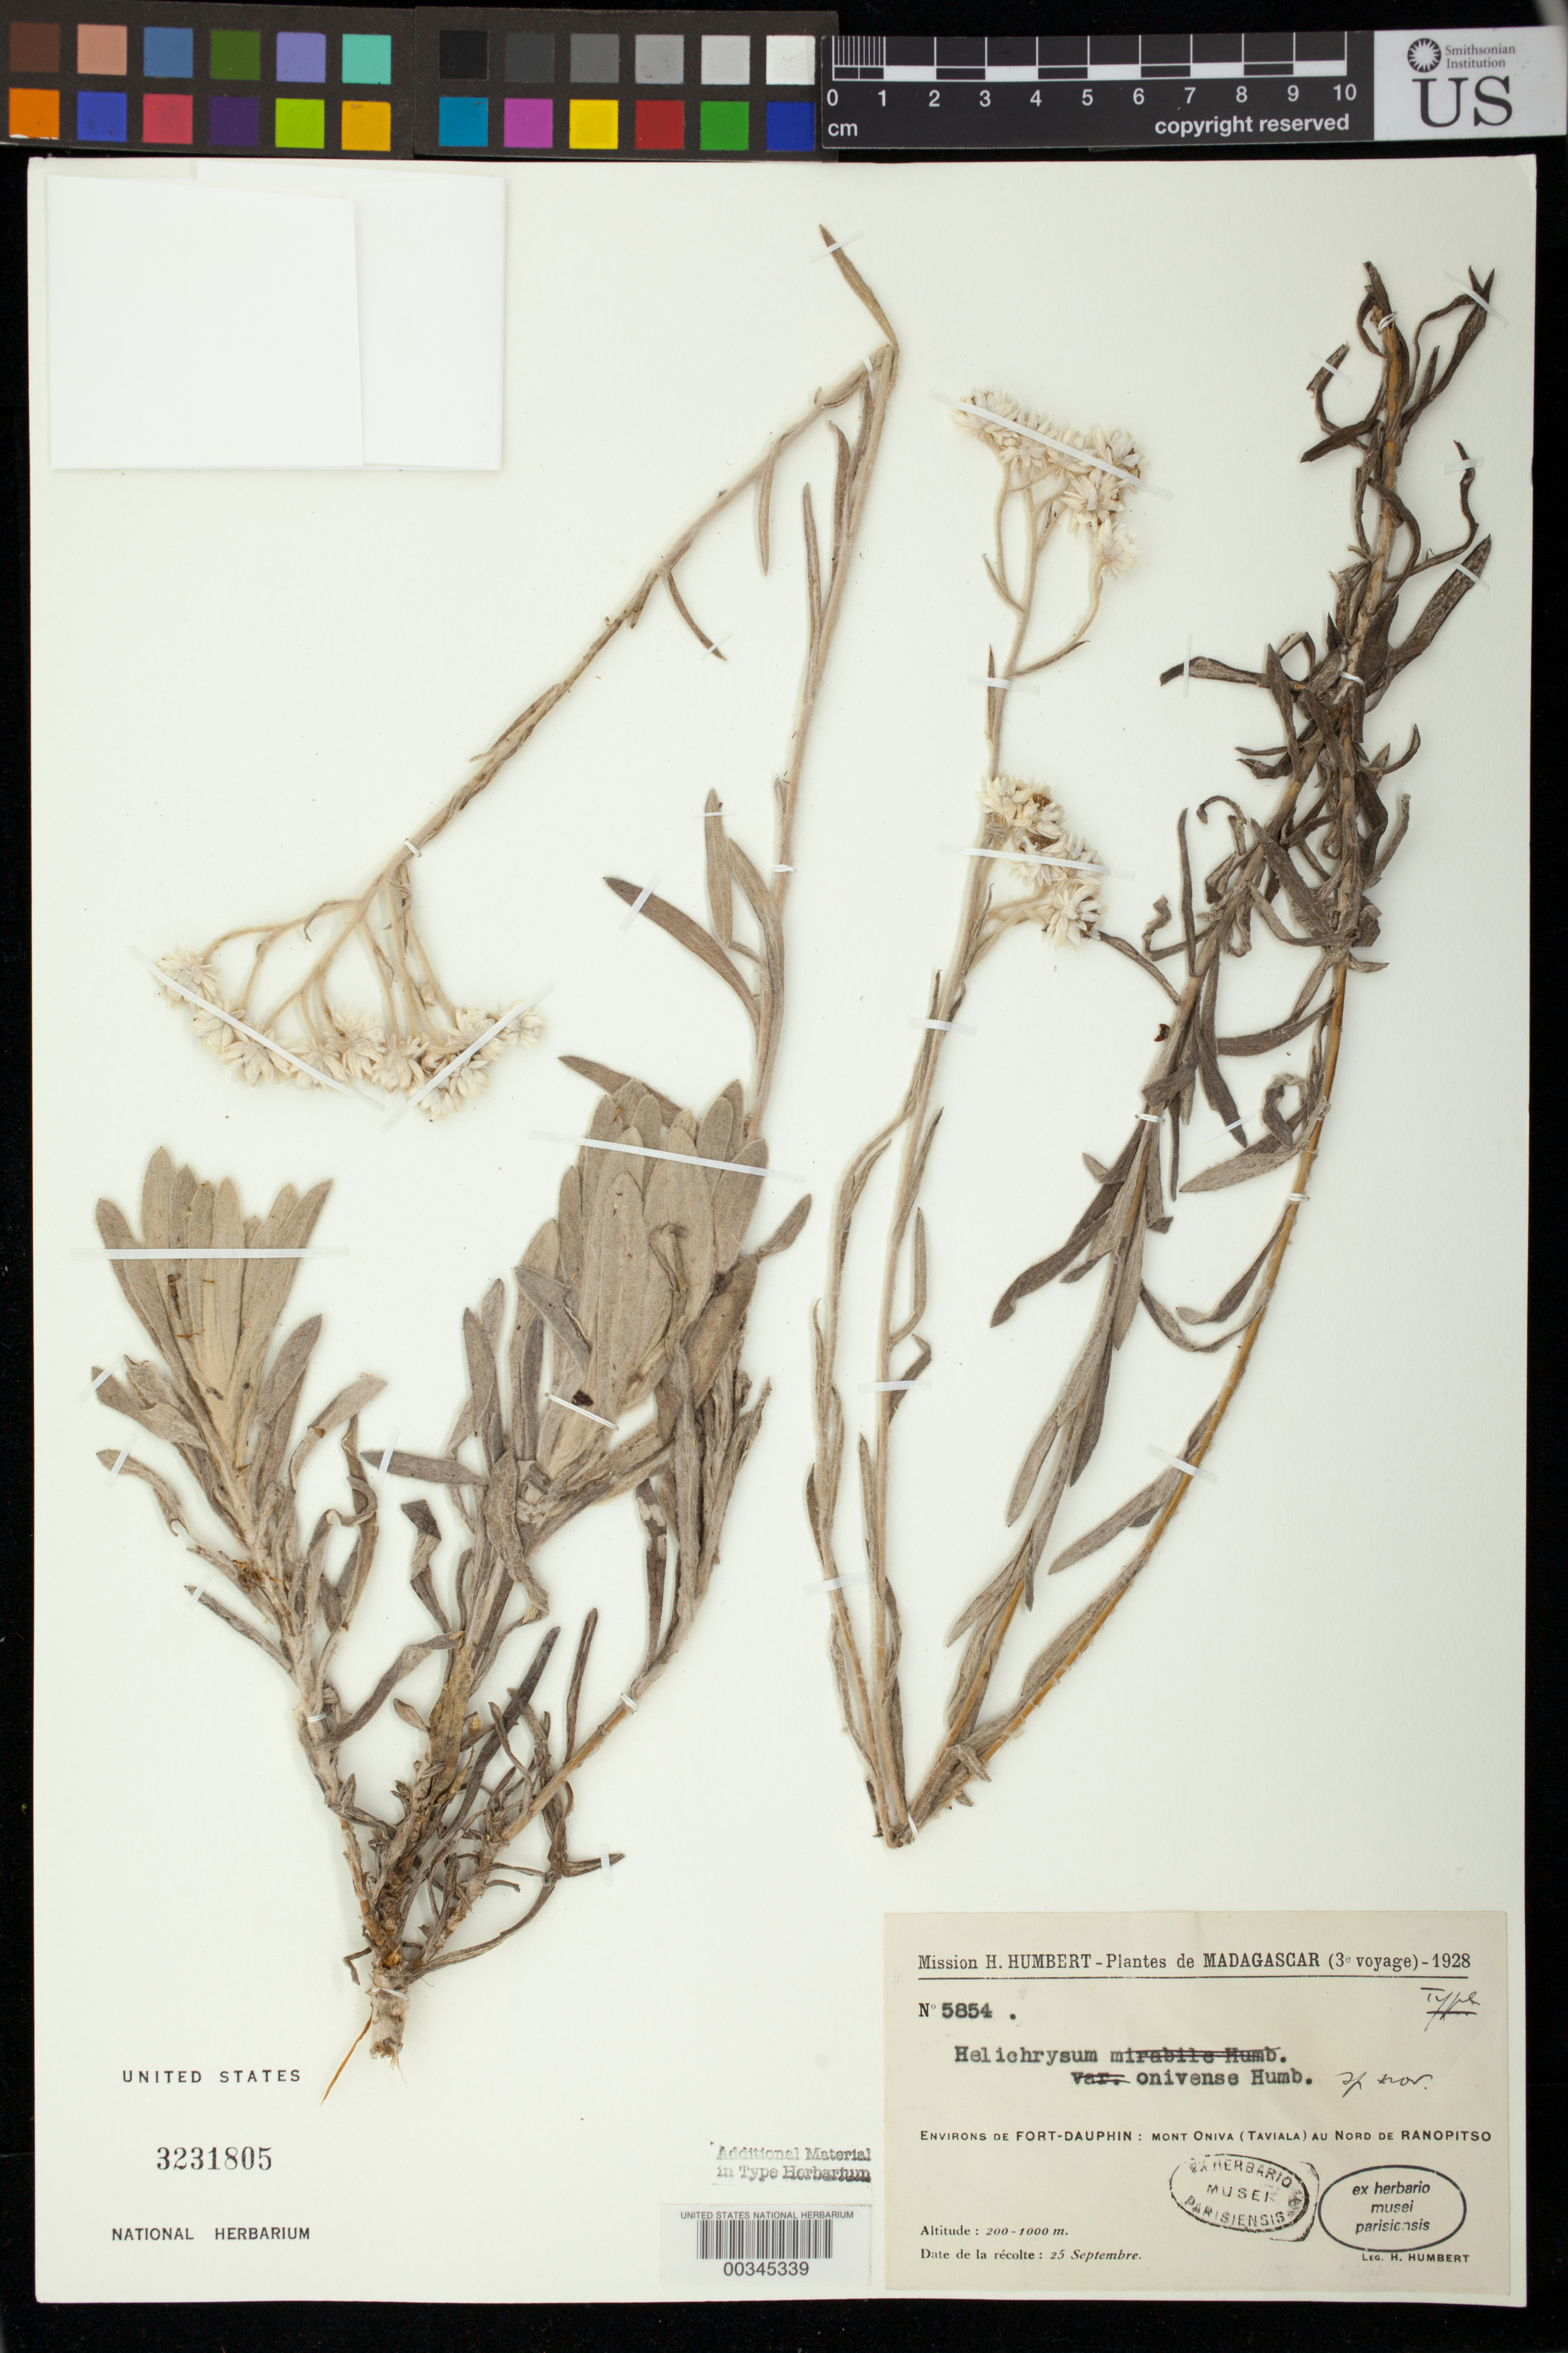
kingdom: Plantae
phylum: Tracheophyta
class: Magnoliopsida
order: Asterales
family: Asteraceae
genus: Helichrysum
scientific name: Helichrysum onivense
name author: Humbert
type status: Isotype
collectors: H. Humbert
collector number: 5854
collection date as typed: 25 Sep 1928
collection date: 1928-09-25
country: Madagascar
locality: Environs de Fort-Dauphin: Mont Oniva (Taviala) au nord de Ranopitso.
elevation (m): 200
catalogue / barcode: US 3231805